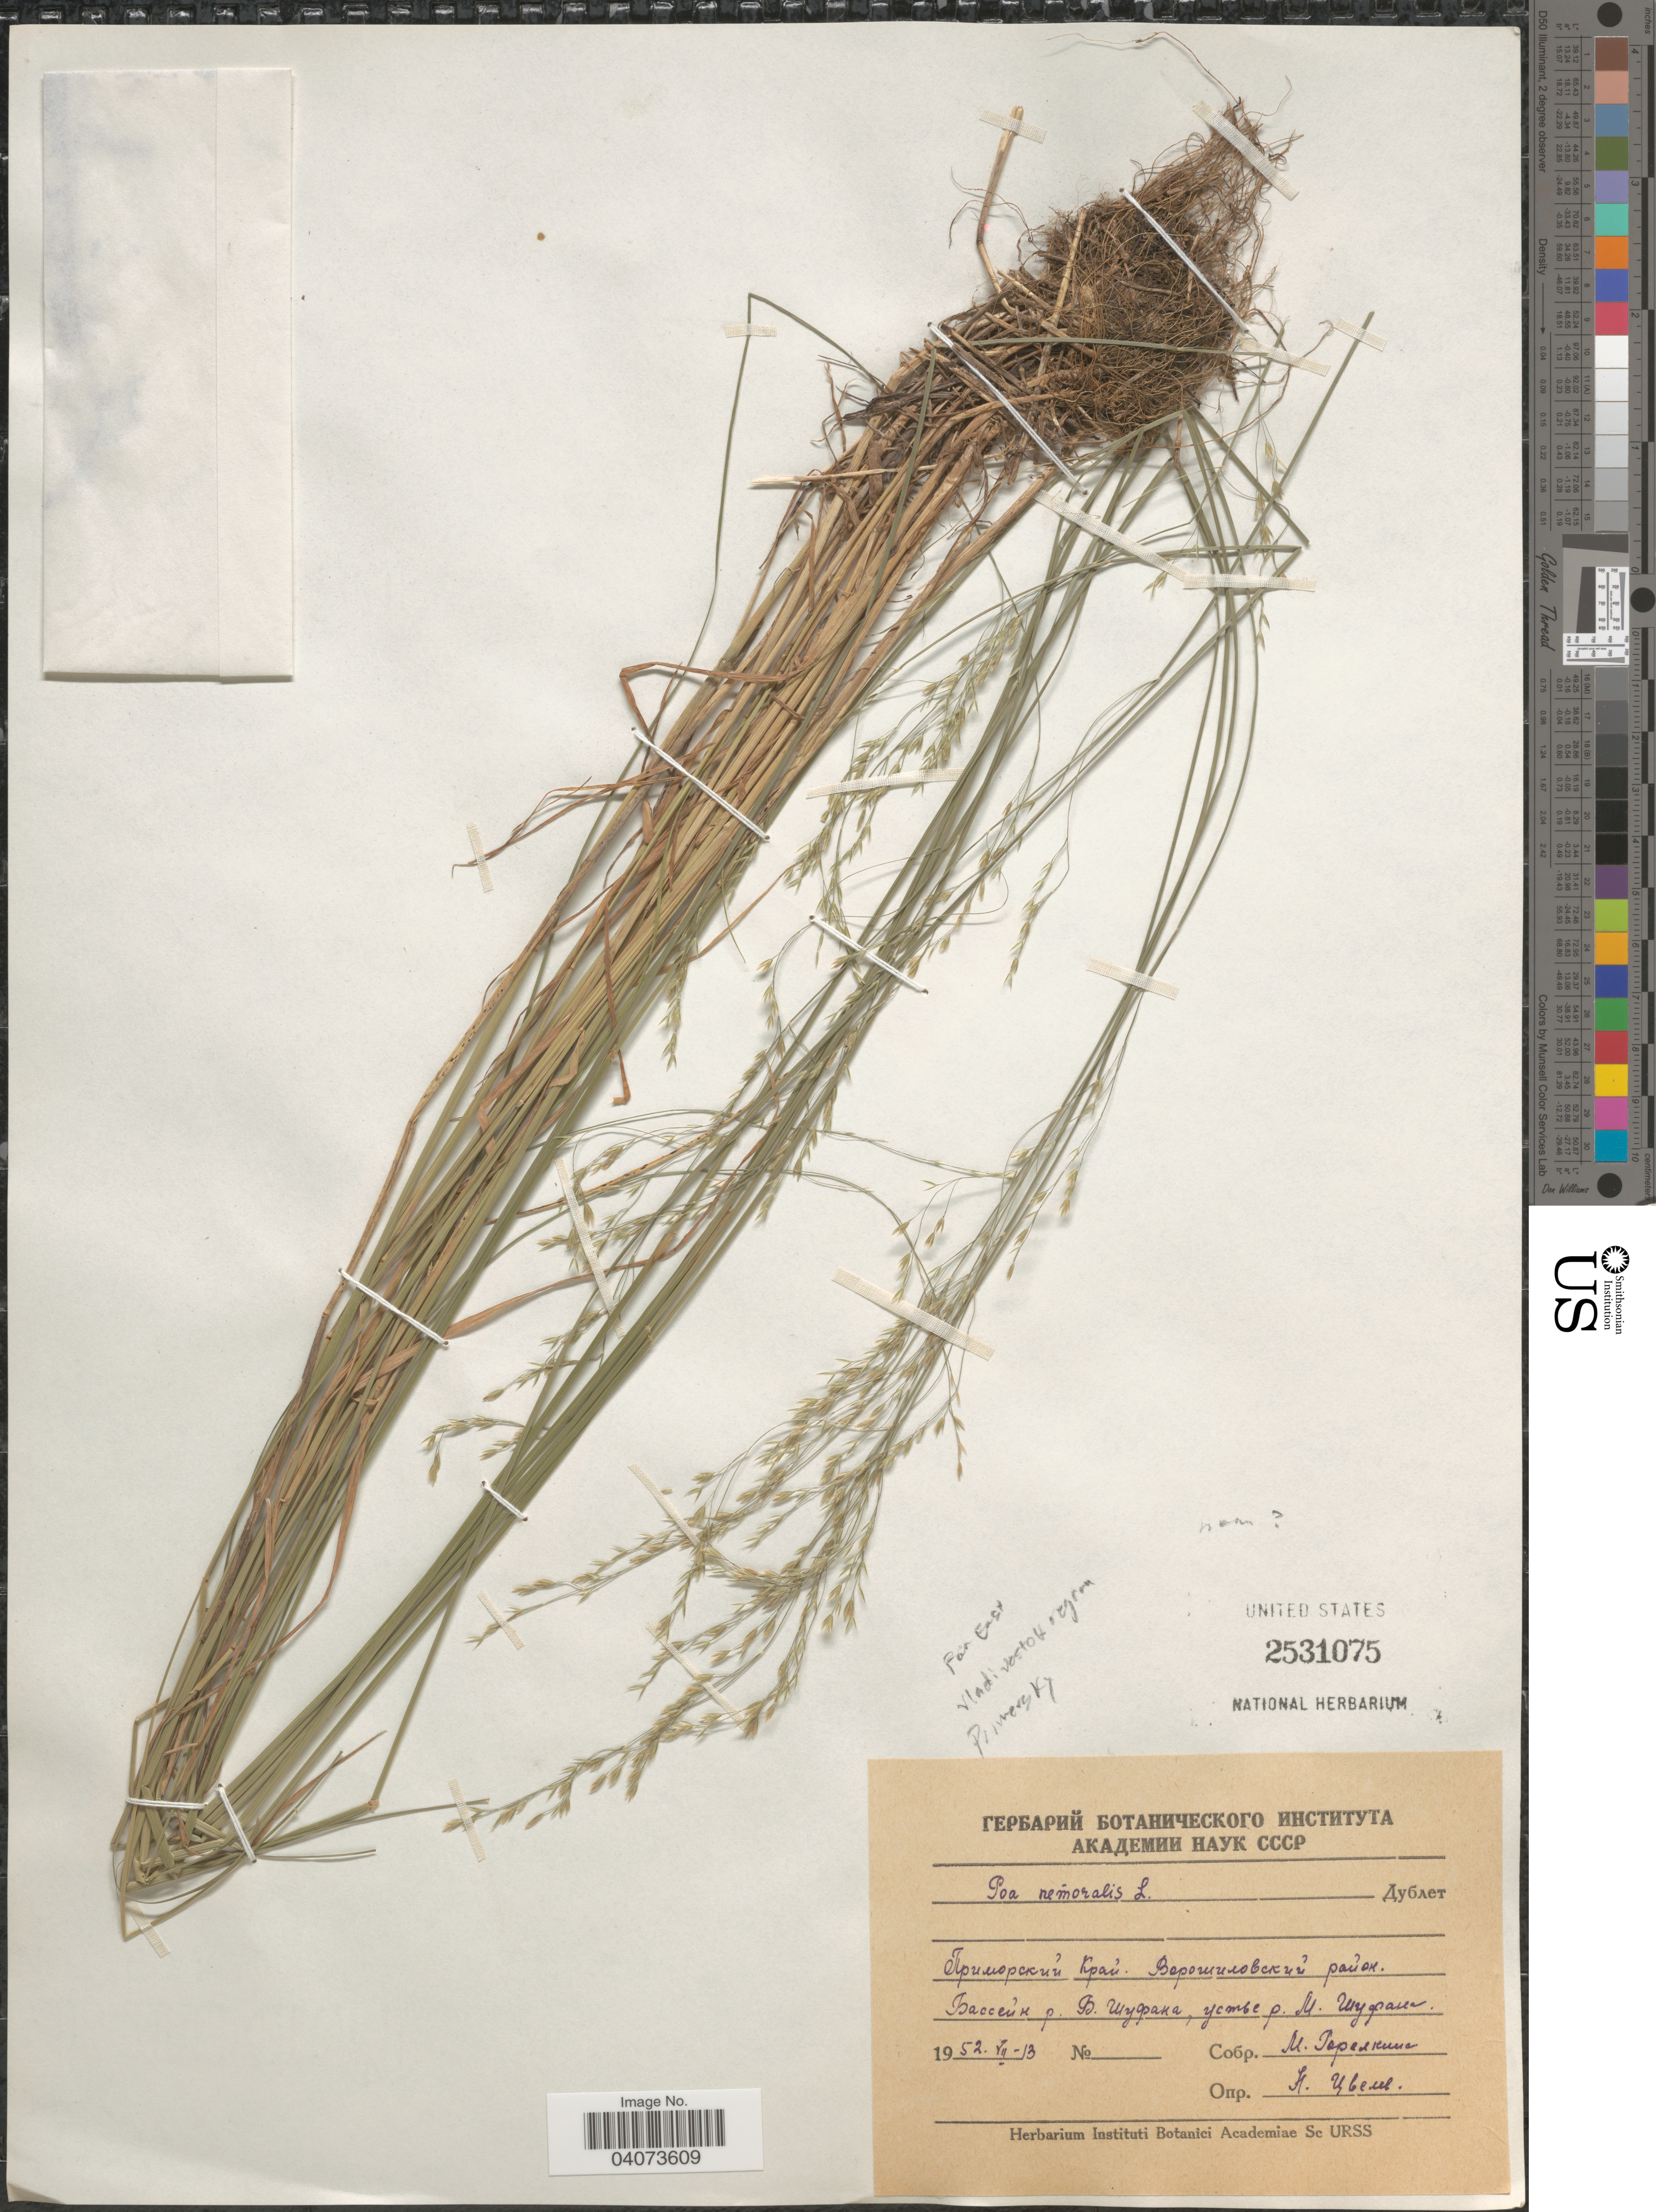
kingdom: Plantae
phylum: Tracheophyta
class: Liliopsida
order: Poales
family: Poaceae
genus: Poa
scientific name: Poa nemoralis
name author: L.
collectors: M. Gorelkina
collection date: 1952-07-13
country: Russian Federation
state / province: Primorsky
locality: Basin of river Bolshoy Shufan, mouth of river Malyy Shufan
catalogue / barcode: US 2531075